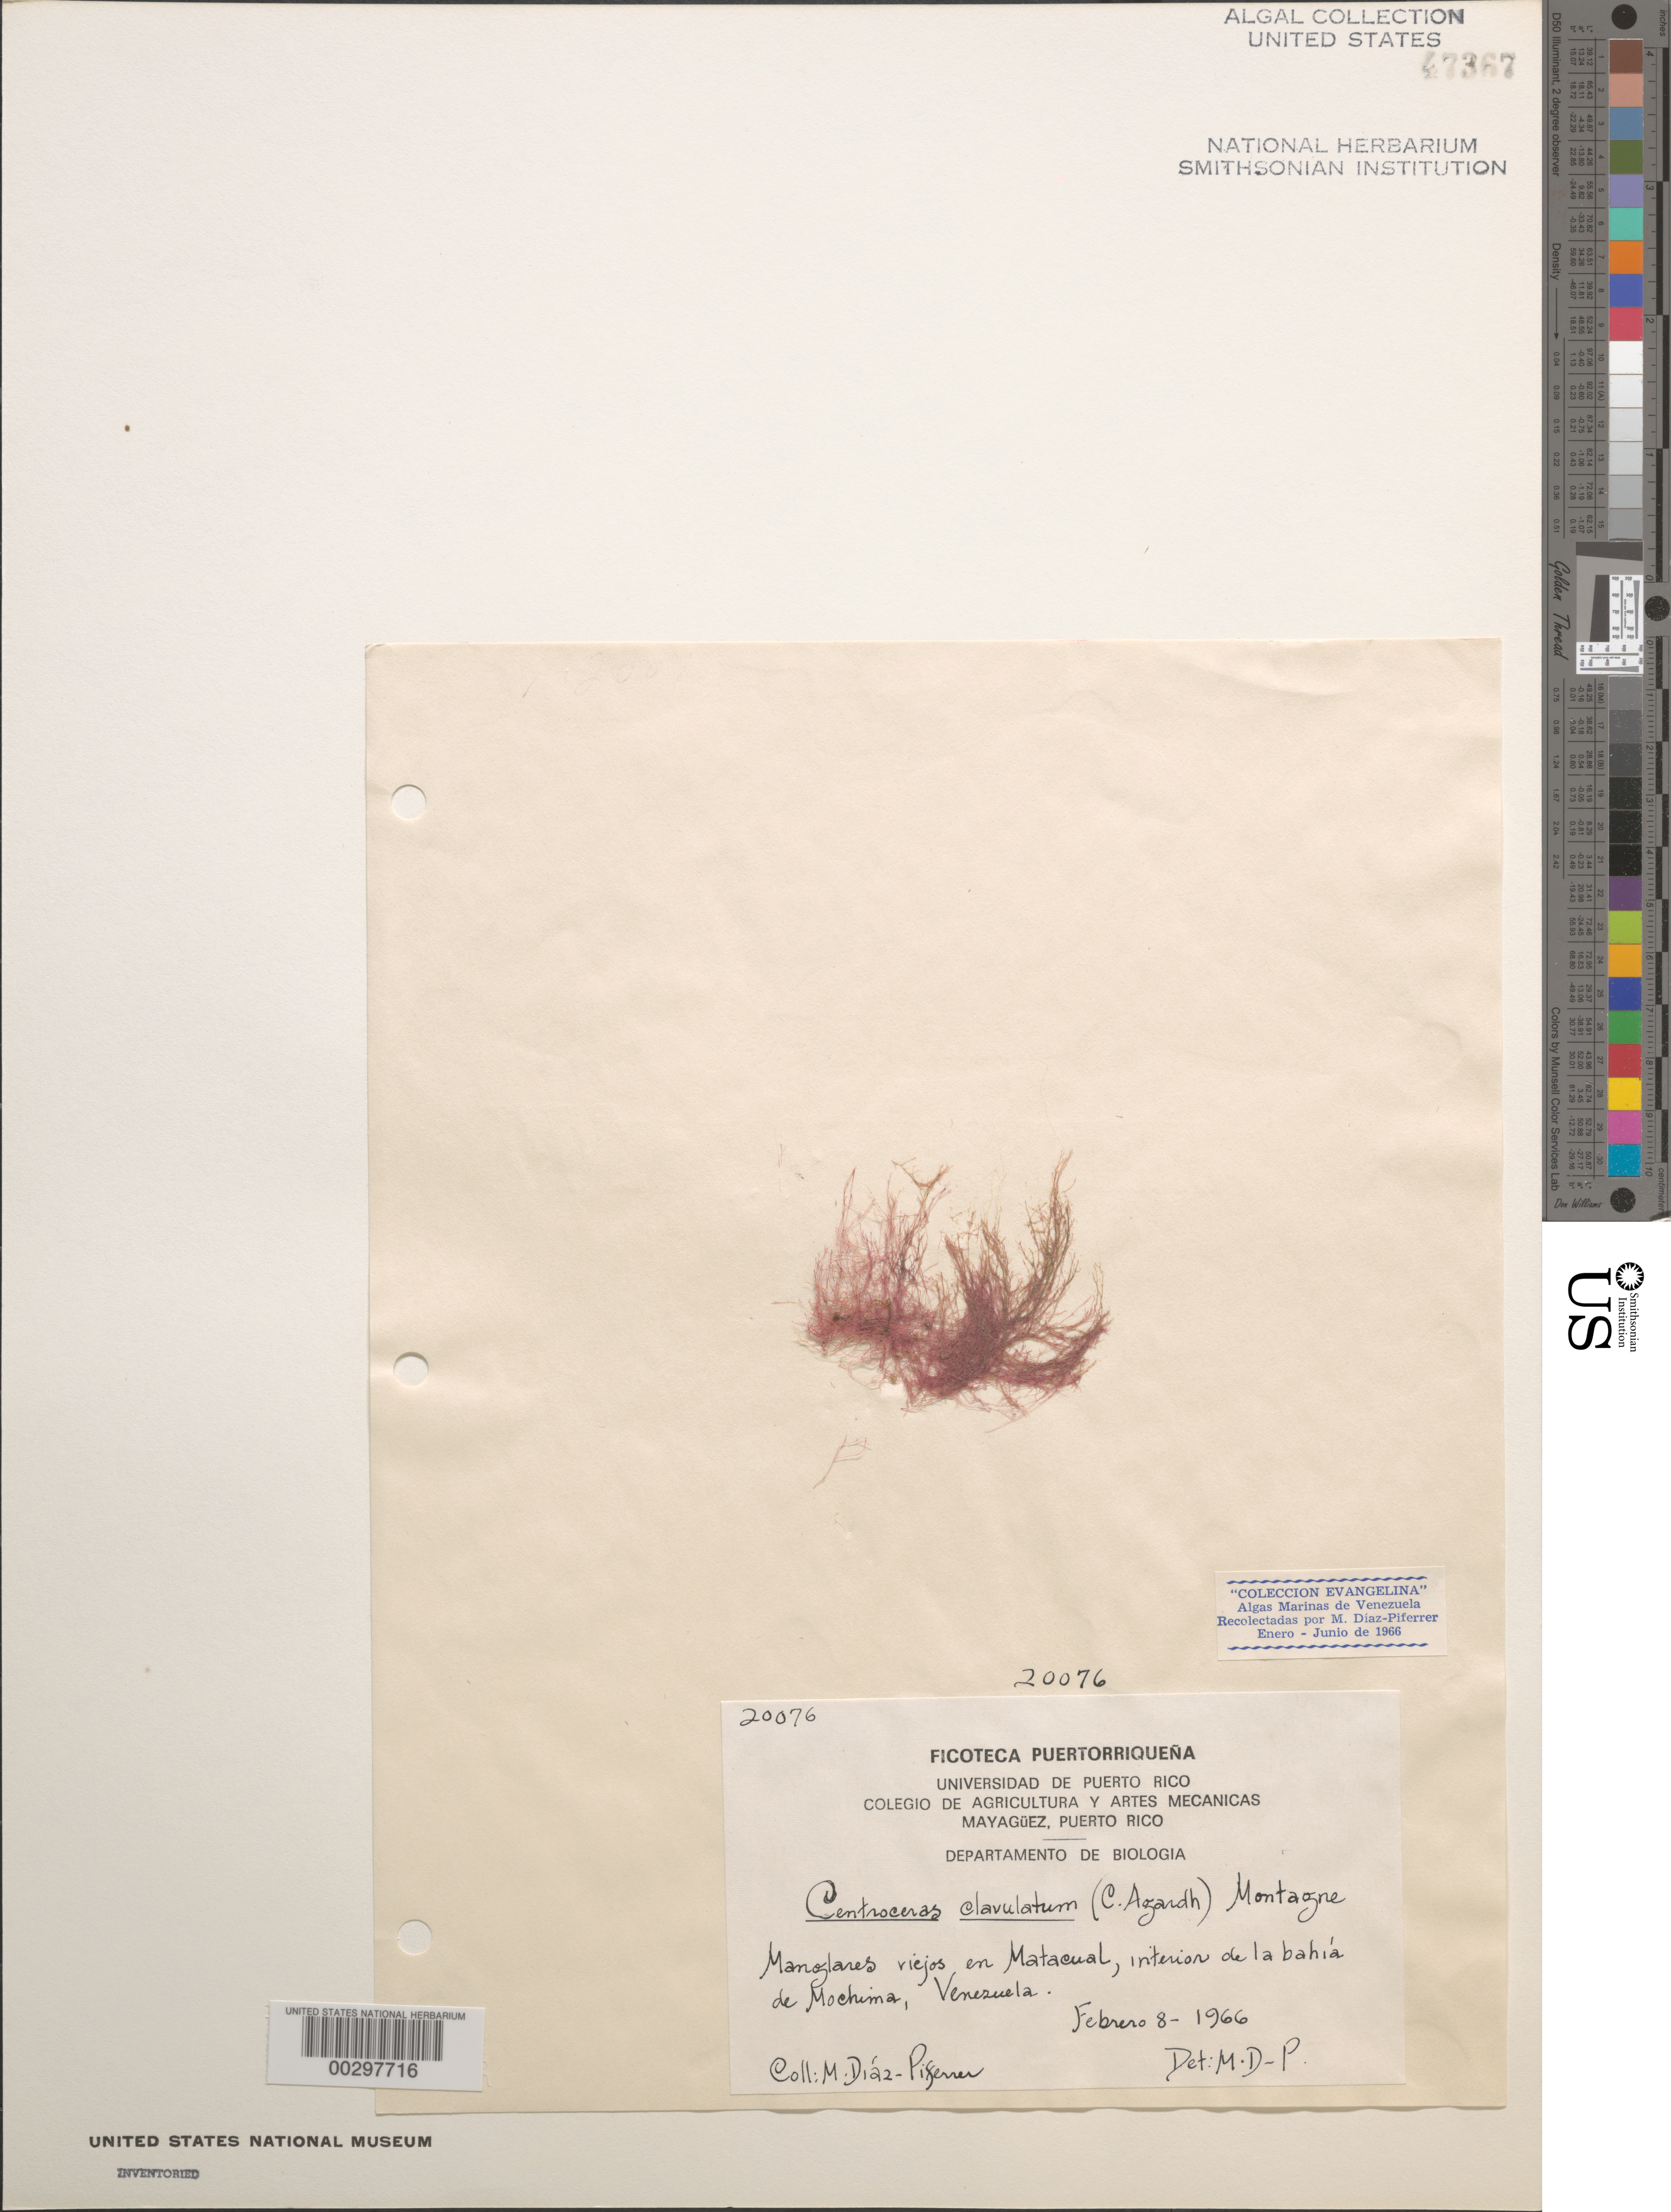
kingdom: Plantae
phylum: Rhodophyta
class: Florideophyceae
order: Ceramiales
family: Ceramiaceae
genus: Centroceras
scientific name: Centroceras clavulatum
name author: (C. Agardh) Mont.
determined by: Diaz-Piferrer, M.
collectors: M. Diaz-Piferrer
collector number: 20076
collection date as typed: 08 Feb 1966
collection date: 1966-02-08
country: Venezuela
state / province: Sucre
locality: Matacual, Bahia de Mochima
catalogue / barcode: US 47367